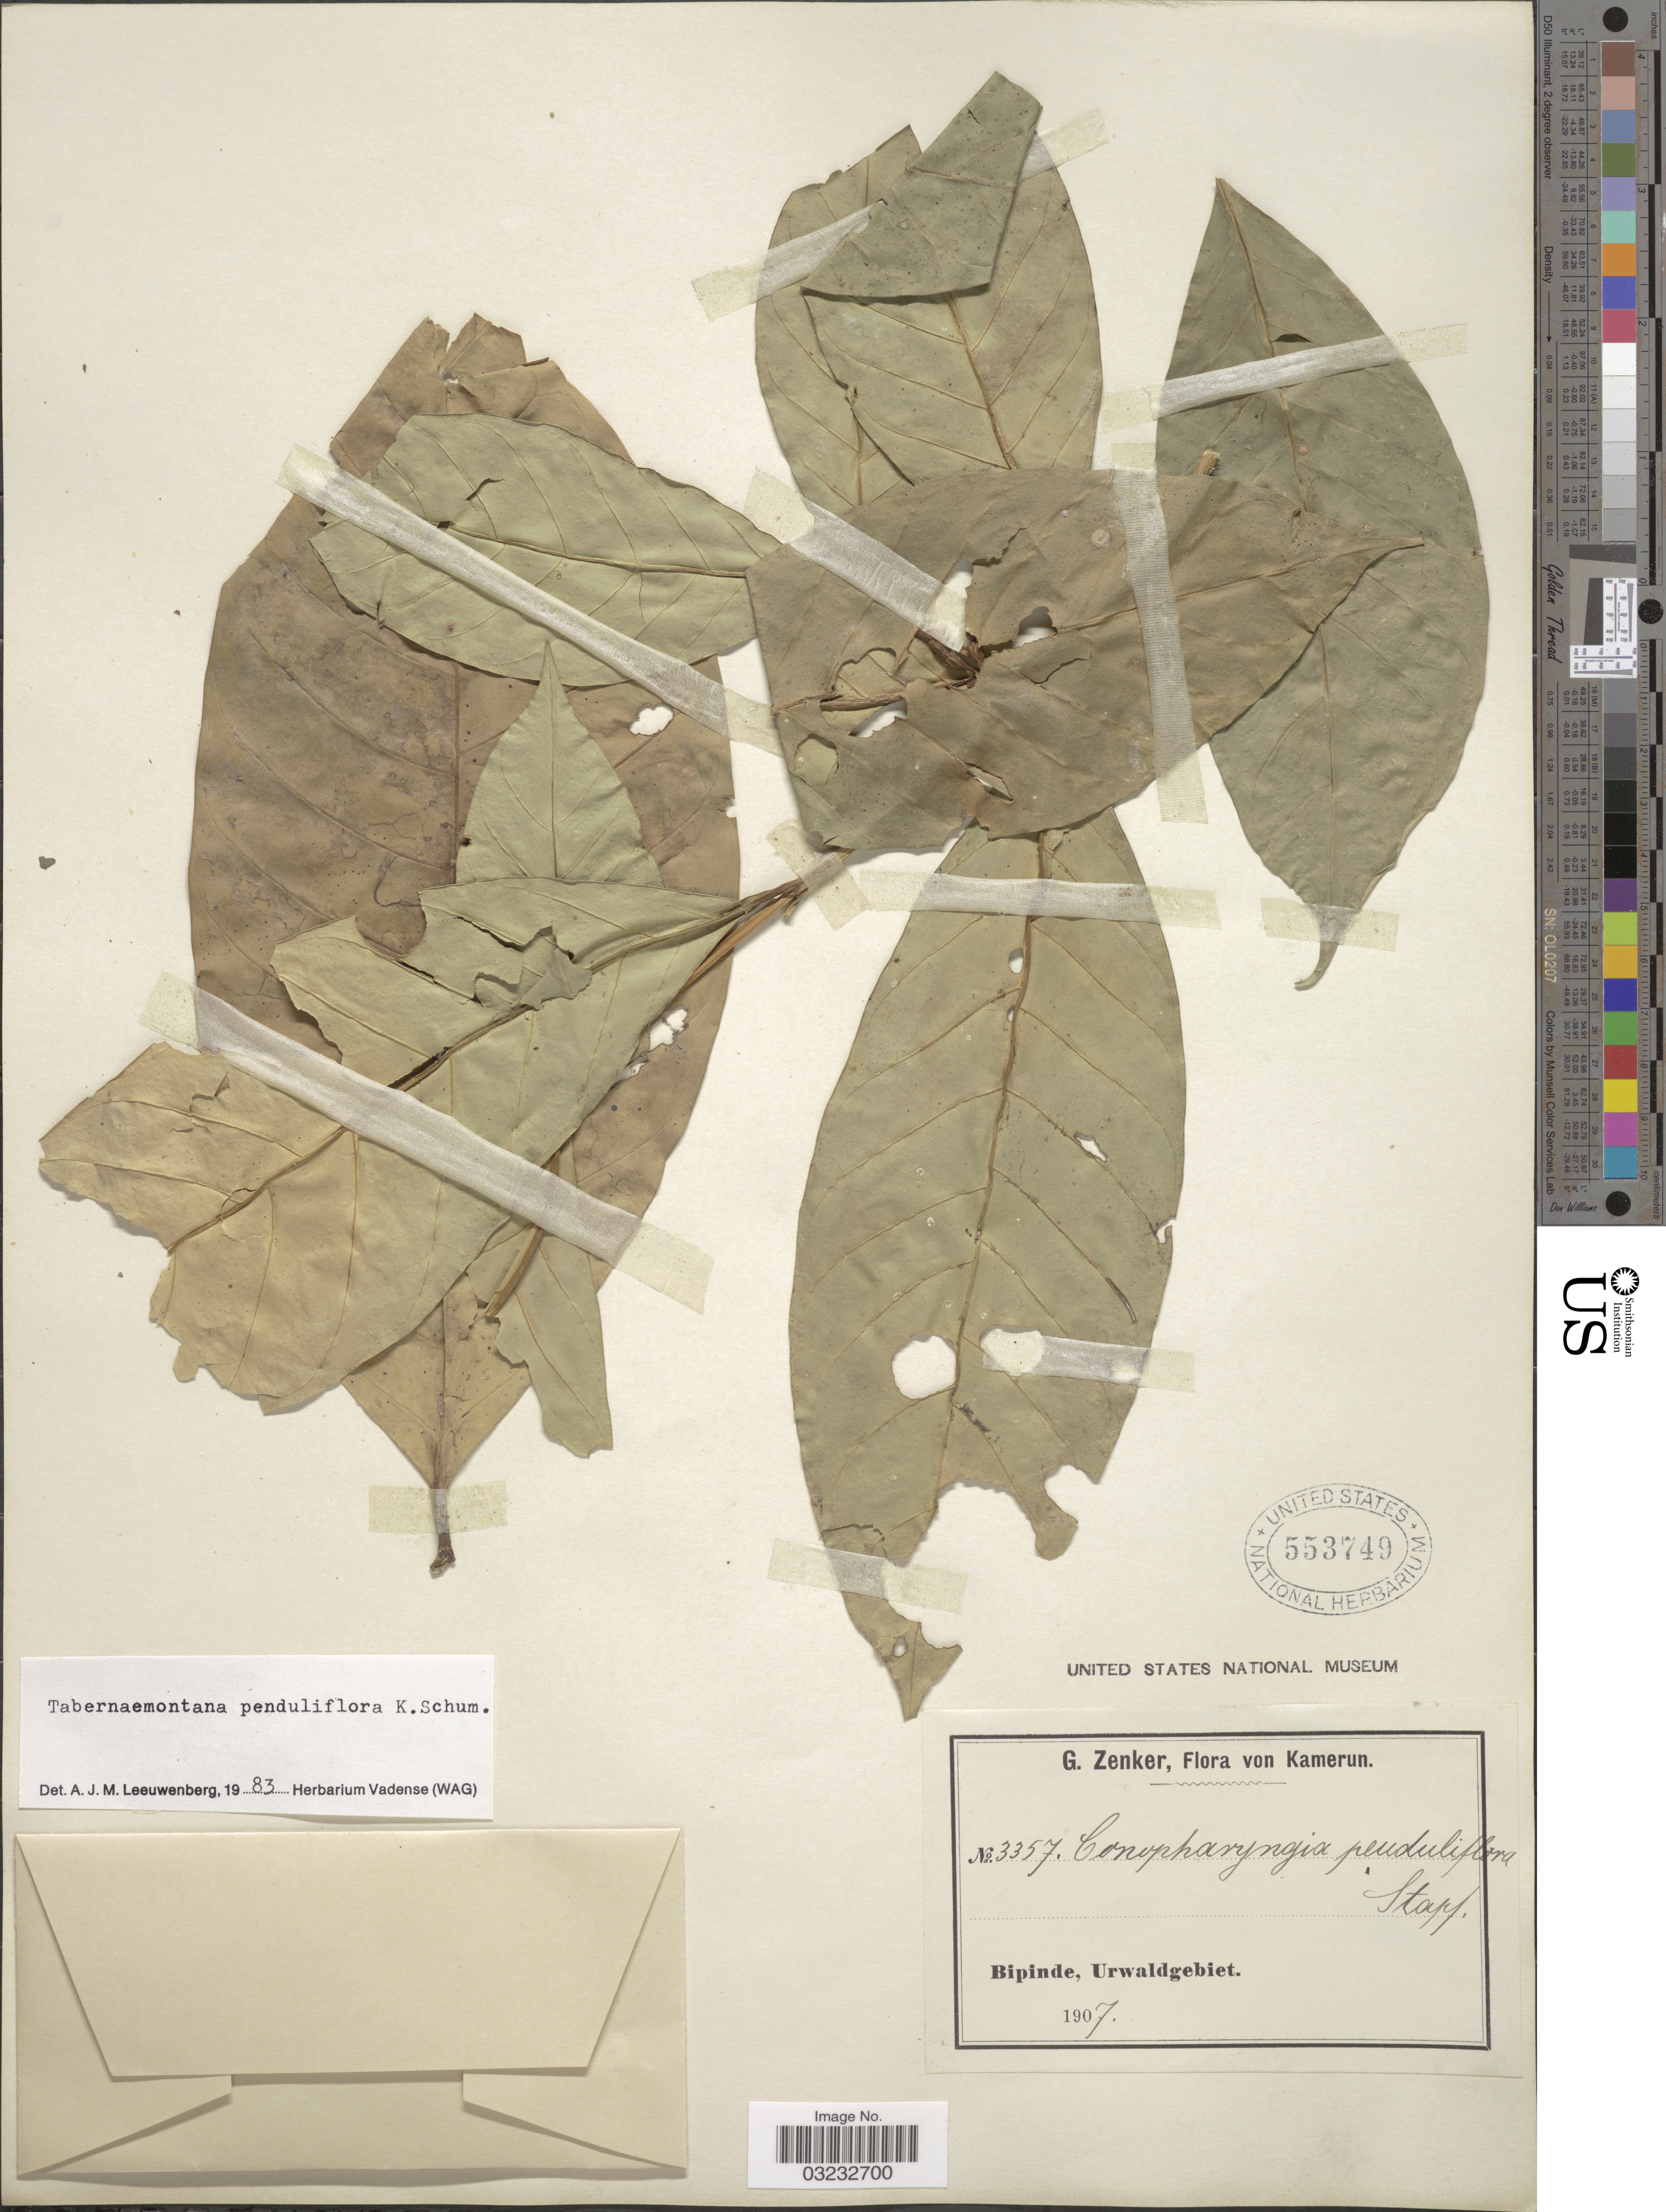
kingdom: Plantae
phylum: Tracheophyta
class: Magnoliopsida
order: Gentianales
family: Apocynaceae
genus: Tabernaemontana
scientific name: Tabernaemontana penduliflora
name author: K. Schum.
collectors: G. A. Zenker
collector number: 3357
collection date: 1907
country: Cameroon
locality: Bipinde, Urwaldgebiet.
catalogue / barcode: US 553749